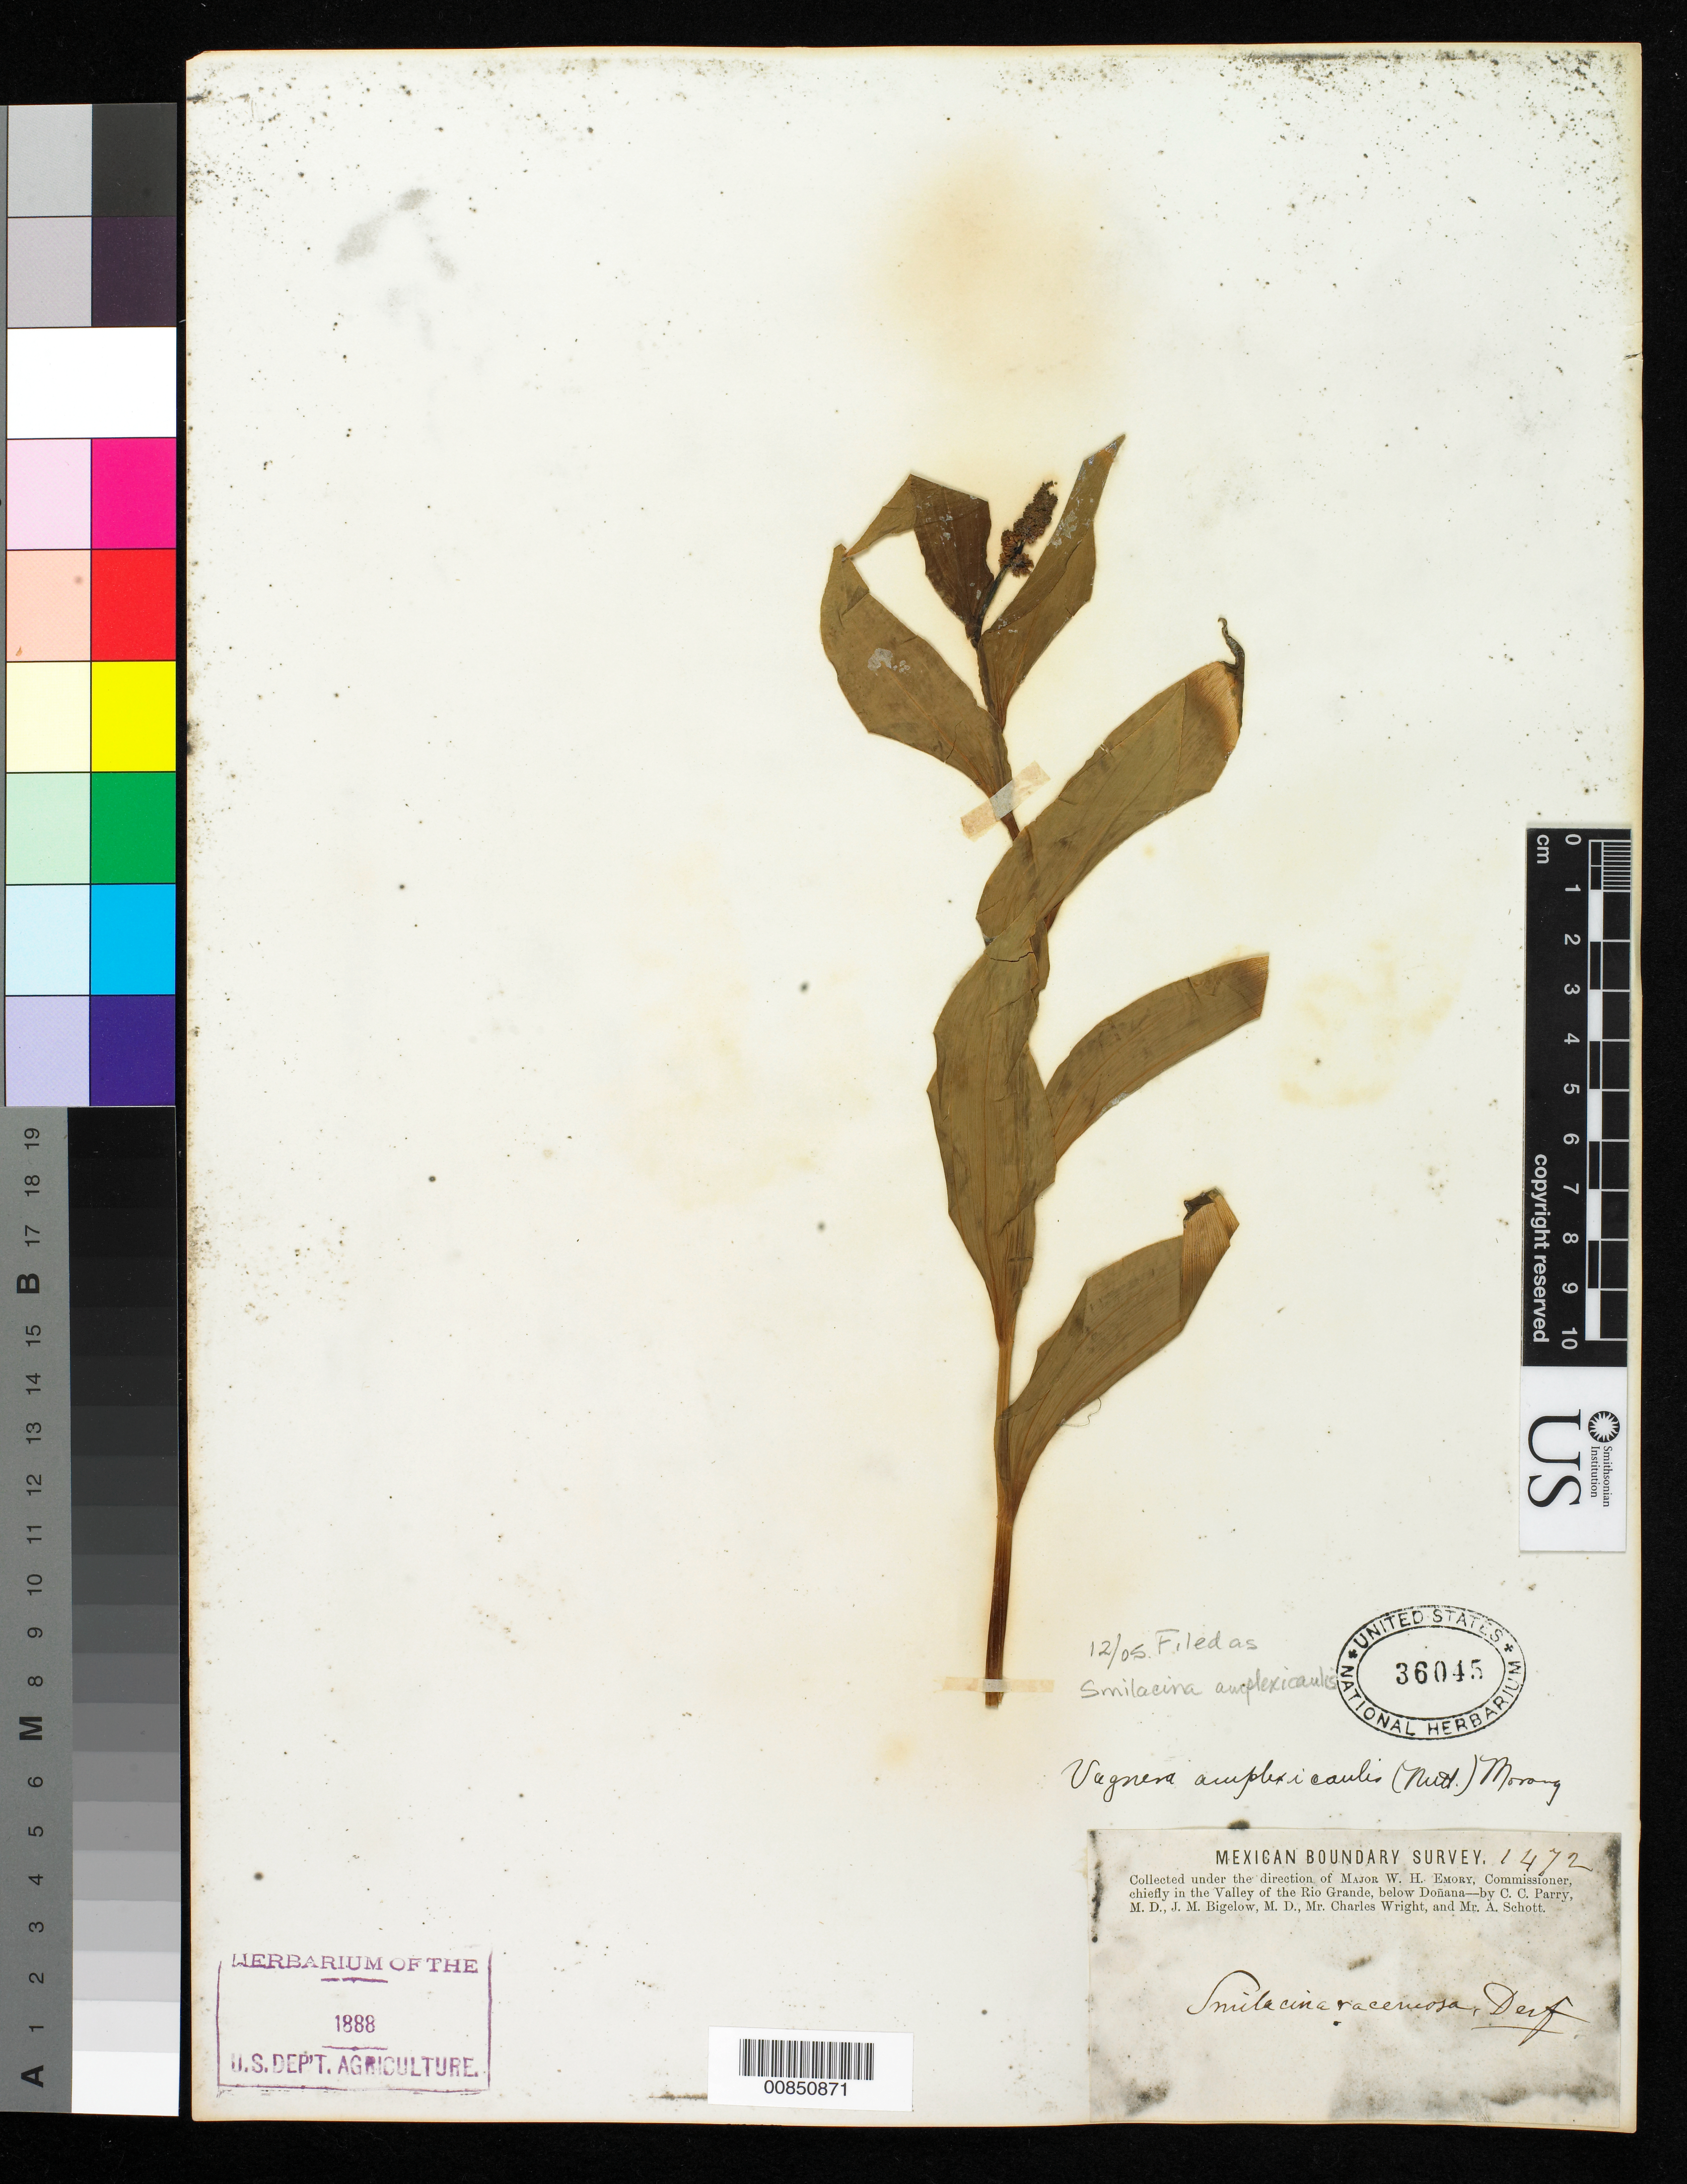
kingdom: Plantae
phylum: Tracheophyta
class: Liliopsida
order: Asparagales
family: Asparagaceae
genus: Maianthemum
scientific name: Maianthemum racemosum subsp. amplexicaule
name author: (Nutt.) LaFrankie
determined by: Strong, M. T., (US), Smithsonian Institution - National Museum of Natural History (UNITED STATES)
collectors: C. C. Parry, J. M. Bigelow, C. Wright & A. C. V. Schott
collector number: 1472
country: United States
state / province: New Mexico / Texas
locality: Valley of the Rio Grande, below Doñana.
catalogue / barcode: US 36045